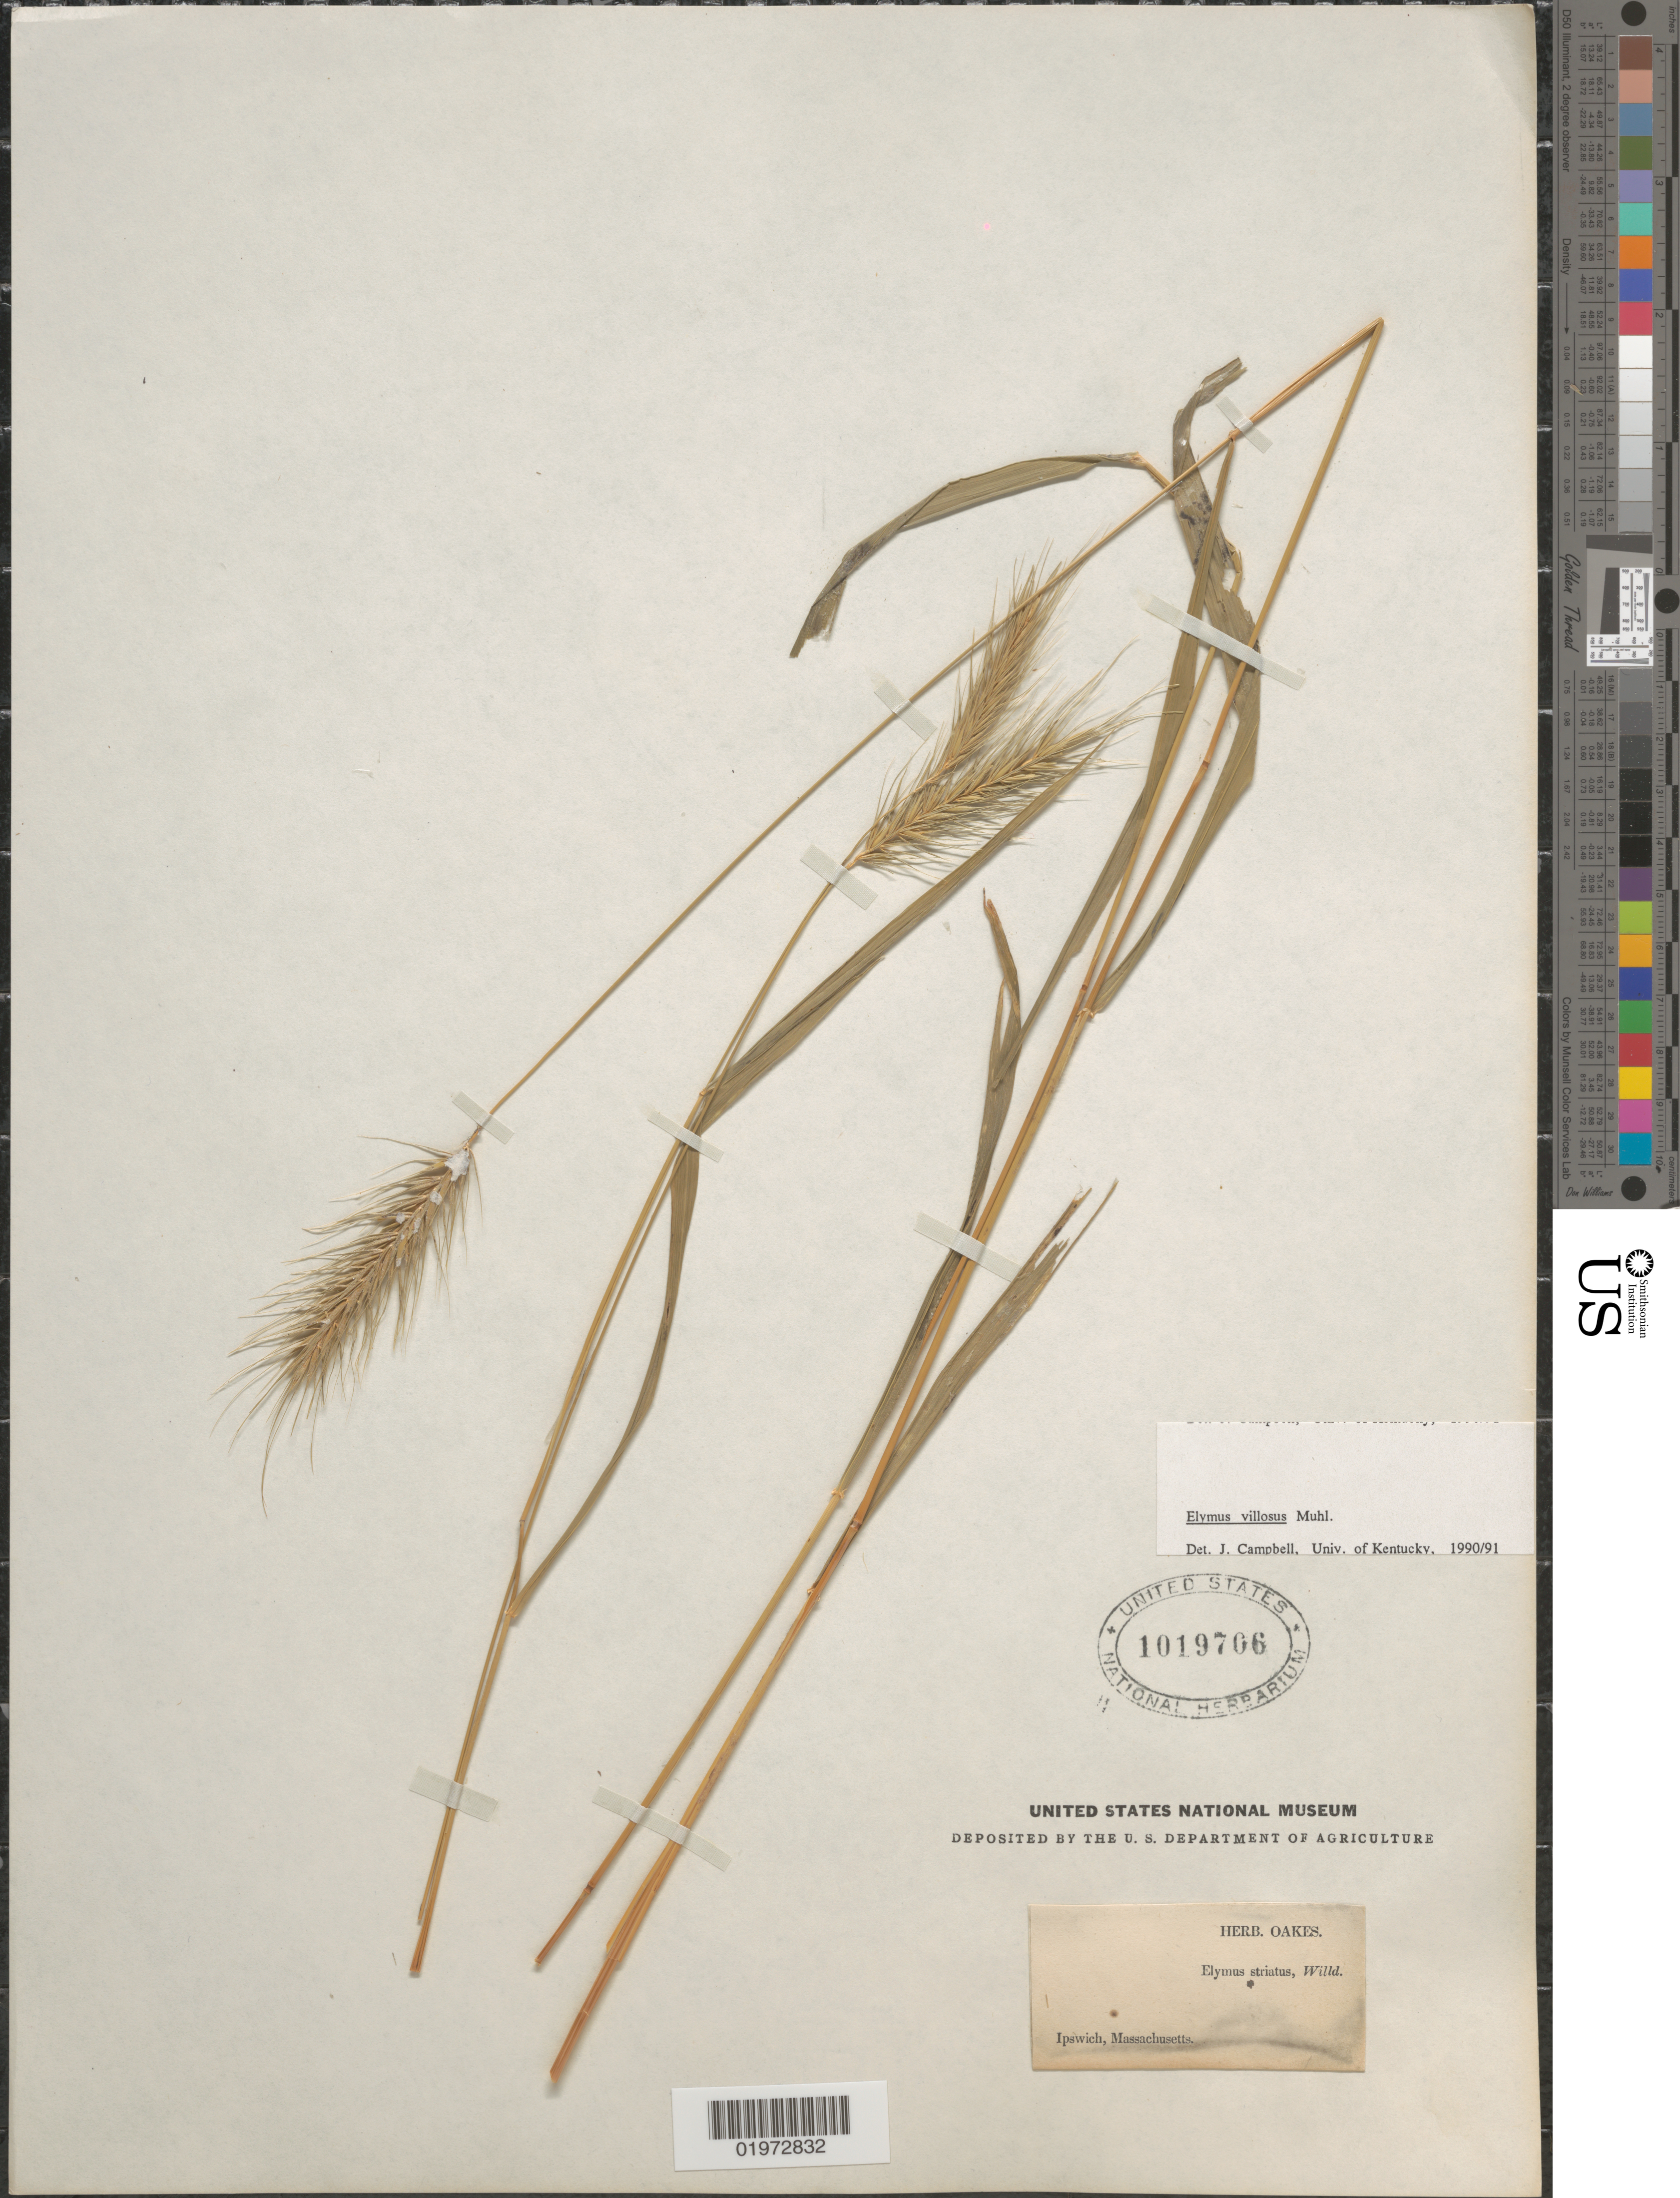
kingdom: Plantae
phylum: Tracheophyta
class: Liliopsida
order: Poales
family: Poaceae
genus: Elymus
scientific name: Elymus villosus var. arkansanus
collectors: ex herb. Oakes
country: United States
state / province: Massachusetts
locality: Ipswich.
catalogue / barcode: US 1019706